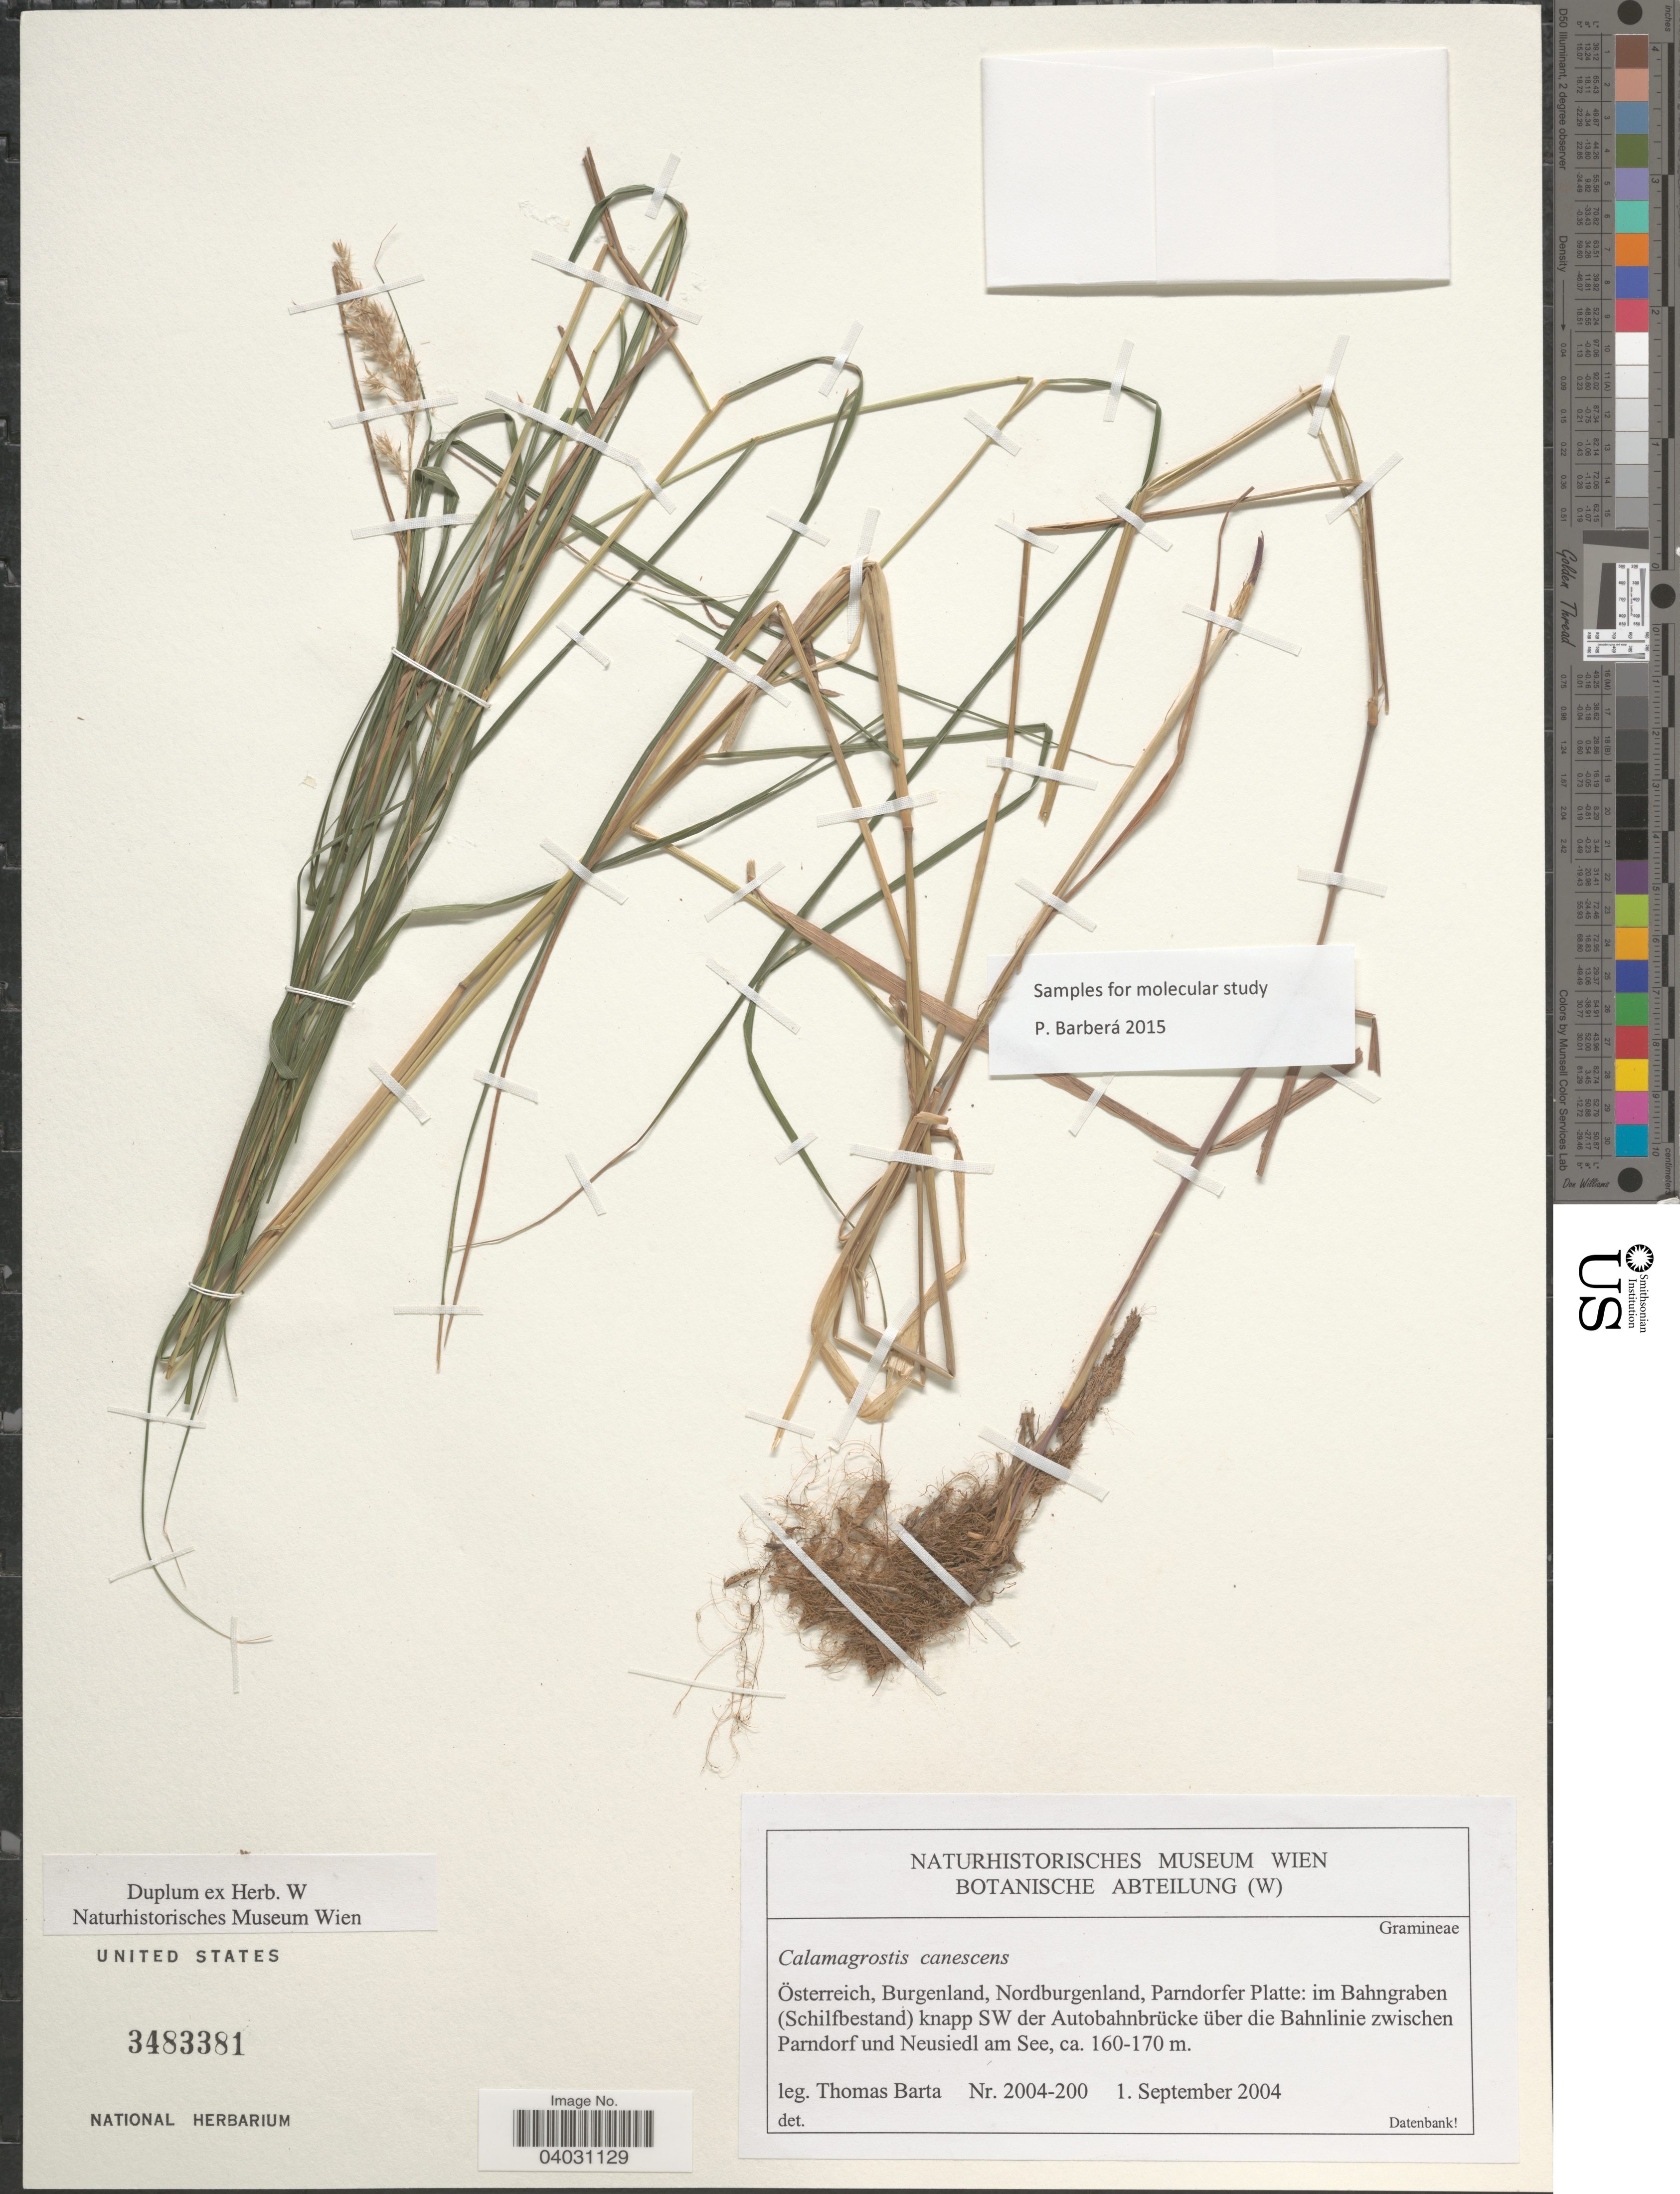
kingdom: Plantae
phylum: Tracheophyta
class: Liliopsida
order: Poales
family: Poaceae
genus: Calamagrostis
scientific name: Calamagrostis canescens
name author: (G.H. Weber) Roth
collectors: T. Barta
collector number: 2004-200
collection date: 2004-09-01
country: Austria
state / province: Burgenland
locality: Österreich, Nordburgenland, Parndorfer Platte: im Bahngraben (Schilfbestand) knapp SW der Autobahnbrücke über die Bahnlinie zwischen Parndorf und Neusiedl am See.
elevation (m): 160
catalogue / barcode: US 3483381